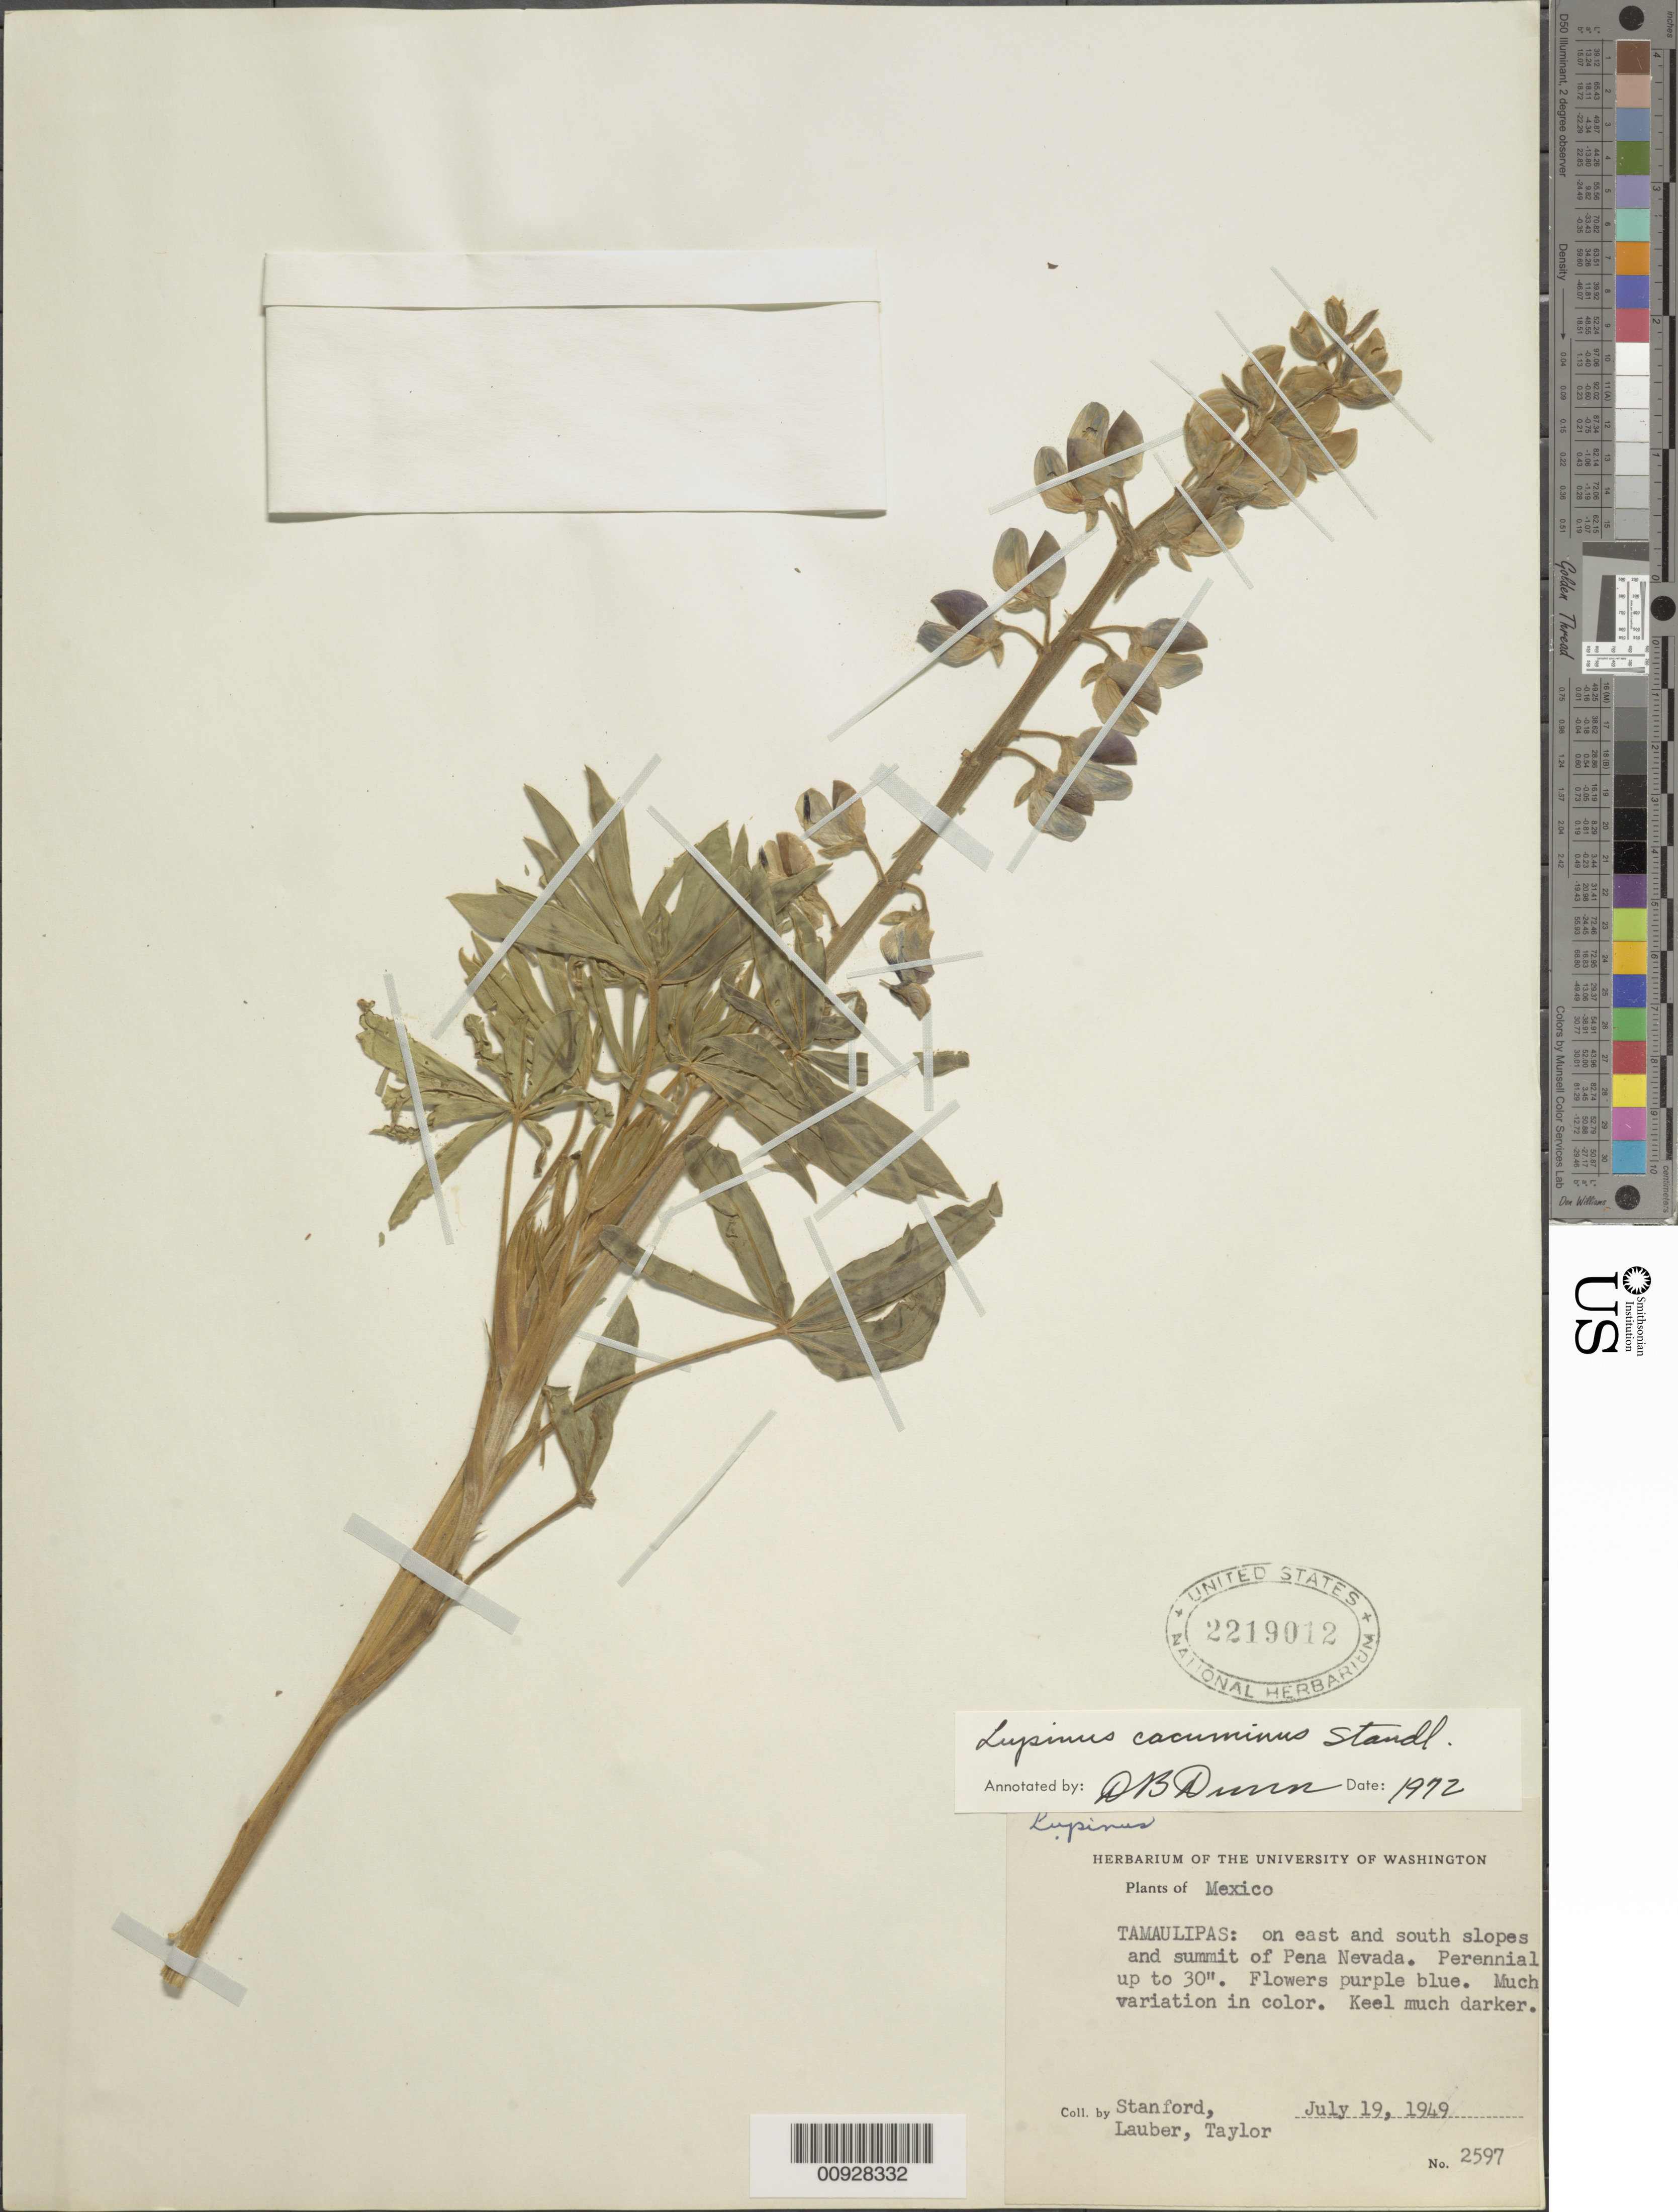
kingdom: Plantae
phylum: Tracheophyta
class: Magnoliopsida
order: Fabales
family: Fabaceae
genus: Lupinus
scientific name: Lupinus cacuminis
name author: Standl.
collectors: -. Stanford, Lauber, -- & -- Taylor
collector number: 2597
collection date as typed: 19 Jul 1949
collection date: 1949-07-19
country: Mexico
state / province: Tamaulipas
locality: On SE slopes and summit of Peña Nevada, Tamaulipas.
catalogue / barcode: US 2219012